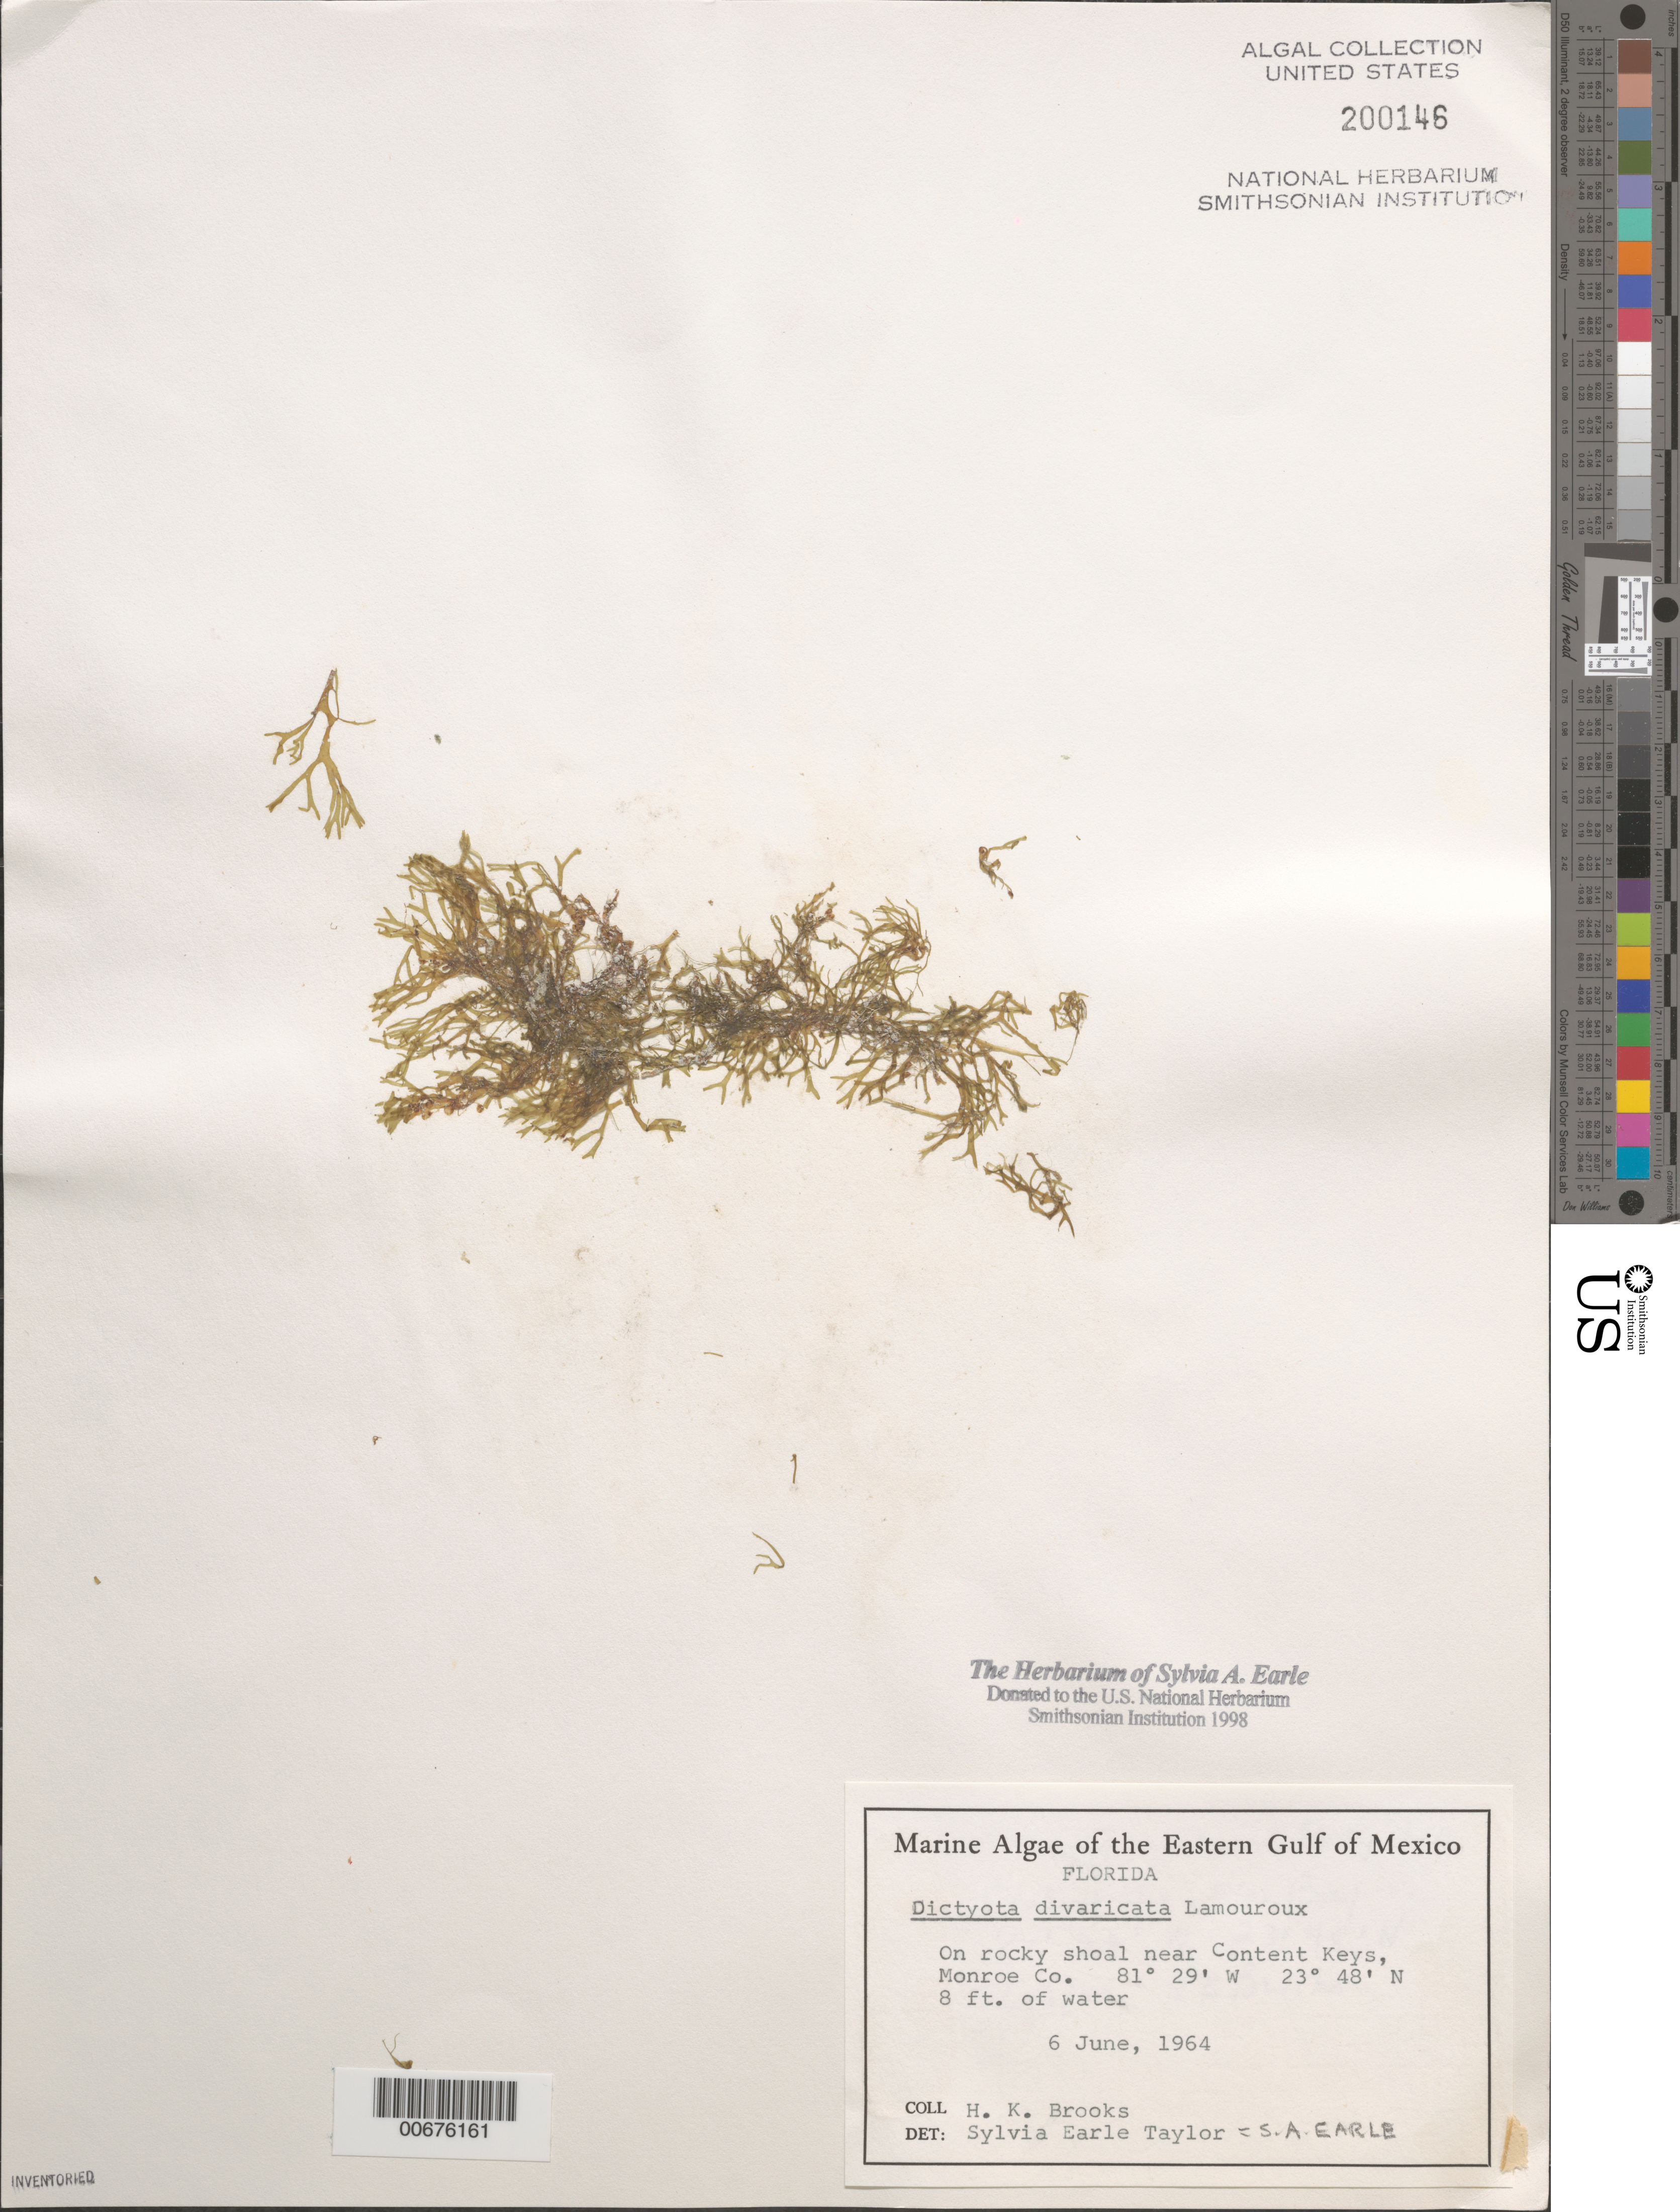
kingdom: Chromista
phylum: Ochrophyta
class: Phaeophyceae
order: Dictyotales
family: Dictyotaceae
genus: Dictyota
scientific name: Dictyota divaricata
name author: J.V.Lamouroux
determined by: Earle, S. A.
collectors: H. Brooks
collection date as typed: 06 Jun 1964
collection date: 1964-06-06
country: United States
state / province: Florida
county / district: Monroe County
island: Florida Keys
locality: Near Content Keys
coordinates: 23 48' N, 81 29' W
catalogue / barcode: US 200146